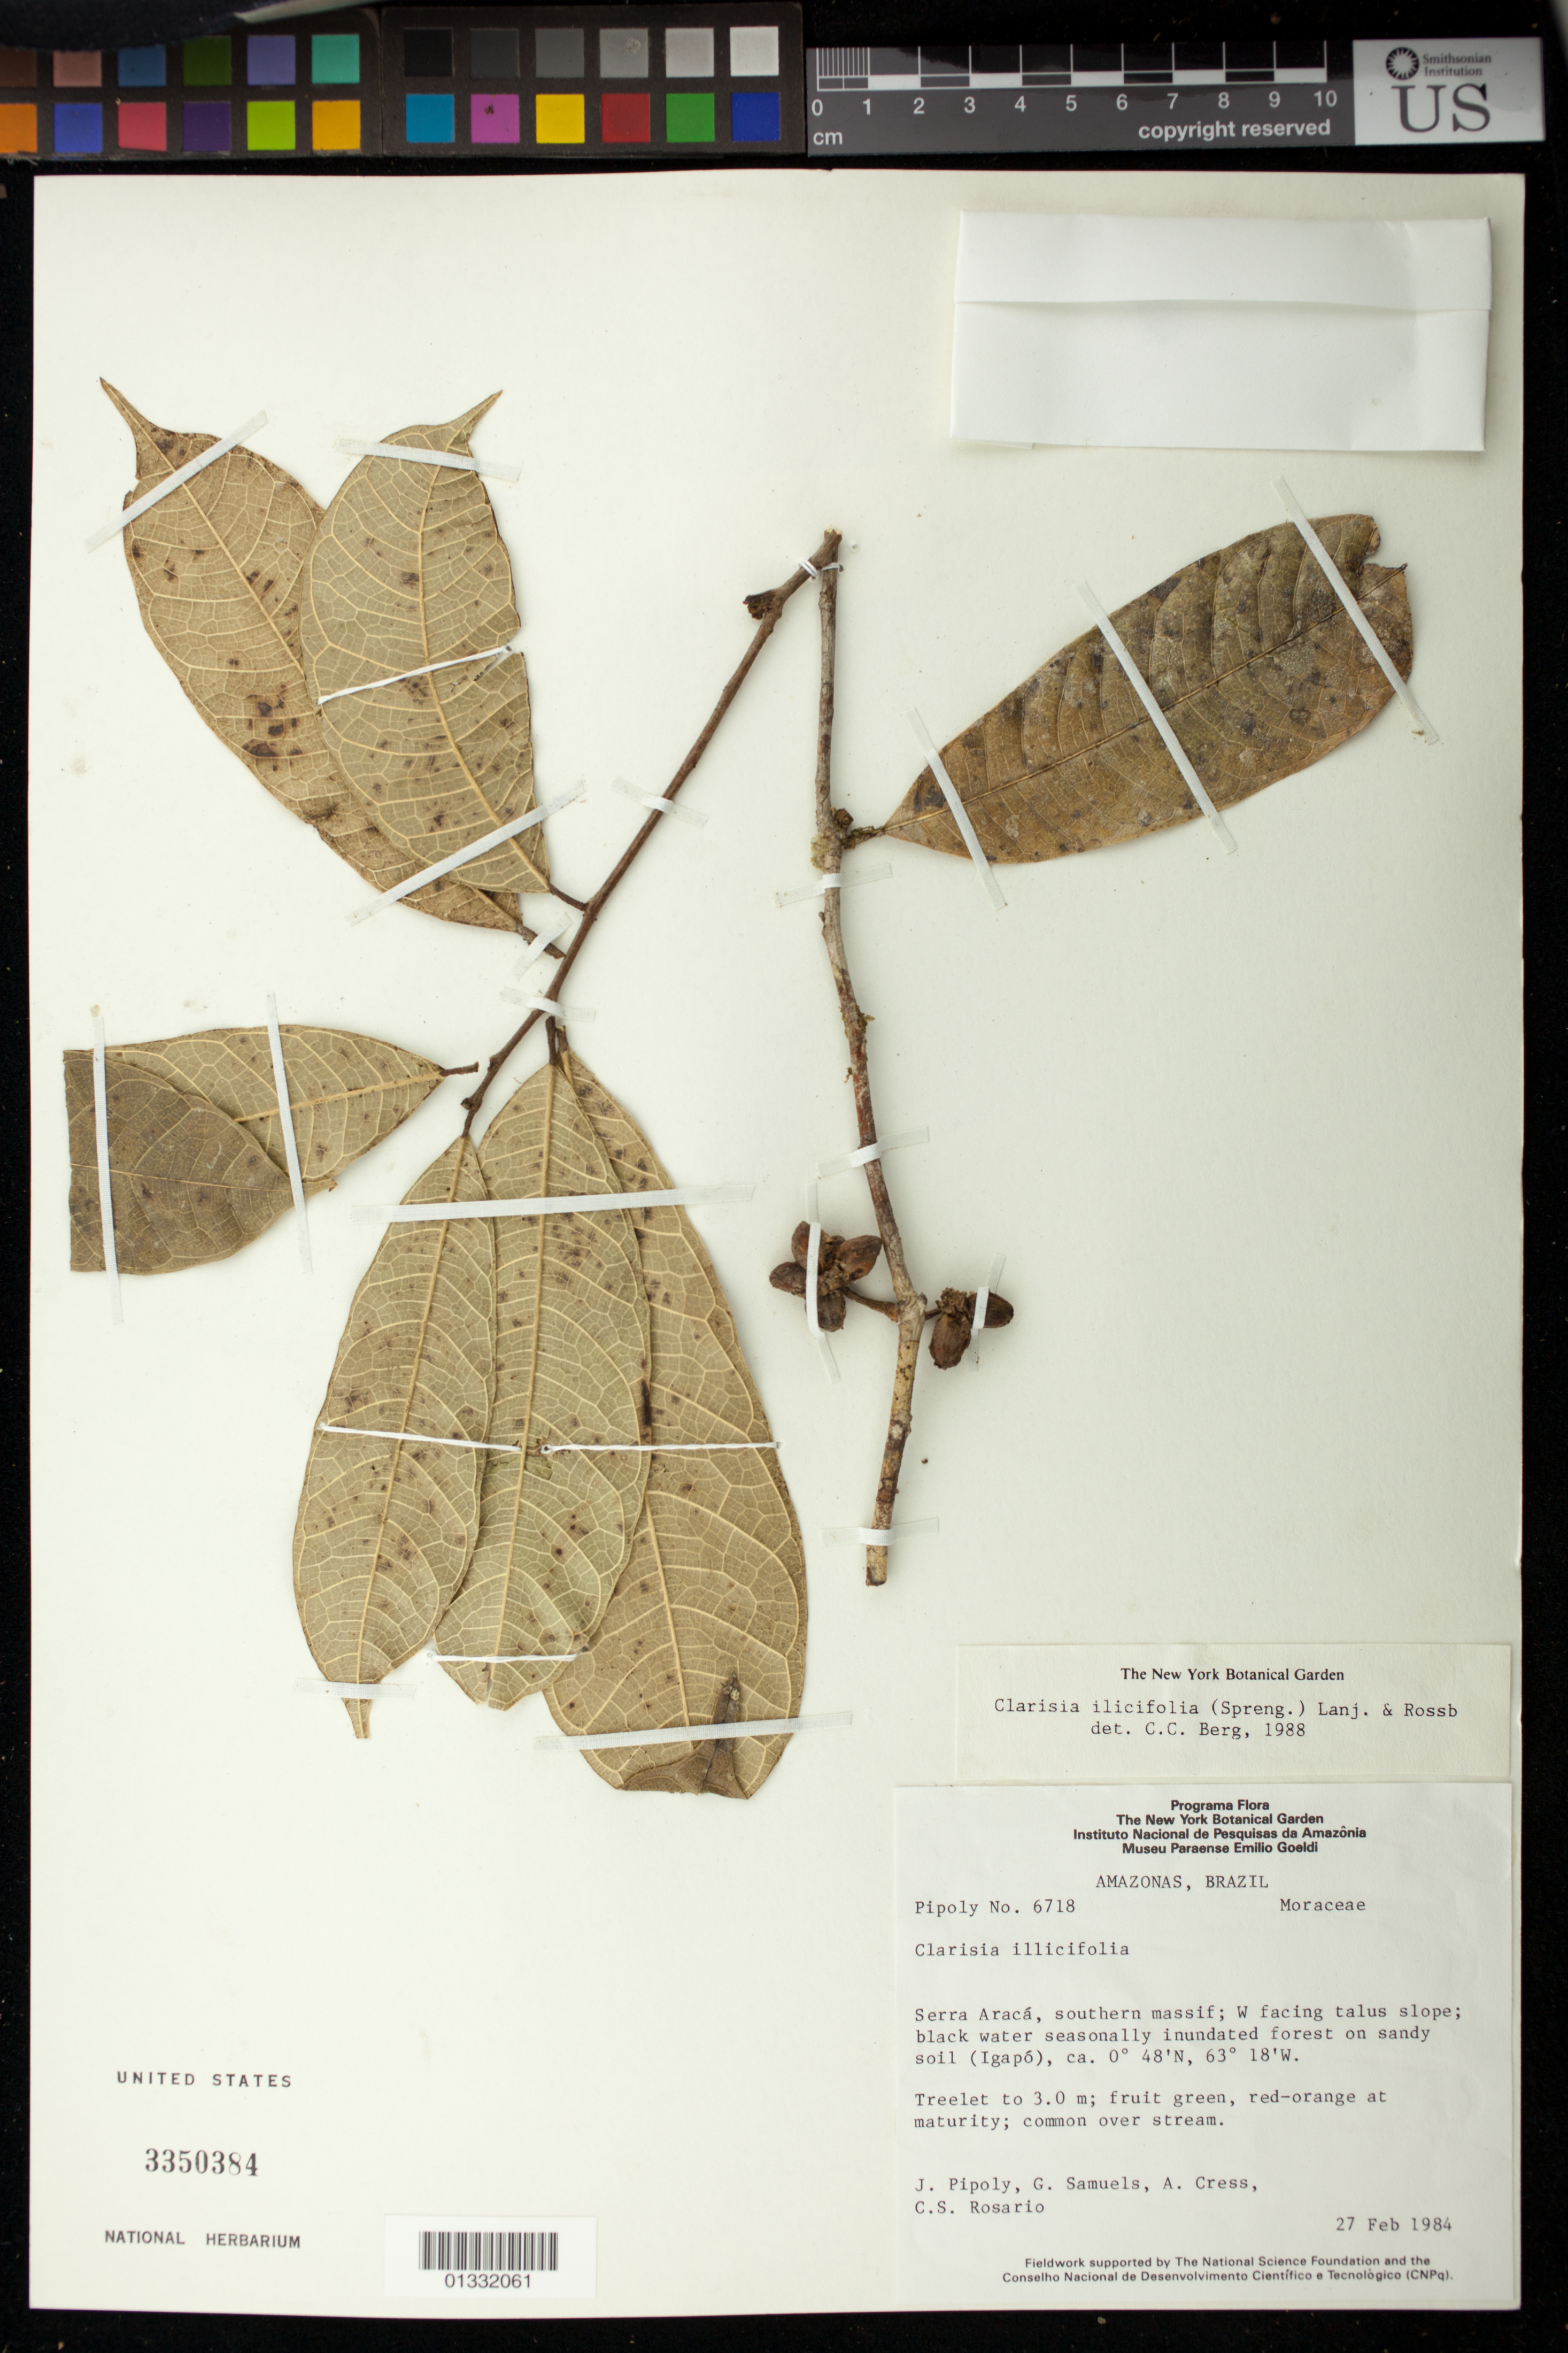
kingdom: Plantae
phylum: Tracheophyta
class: Magnoliopsida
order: Rosales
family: Moraceae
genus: Clarisia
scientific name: Clarisia ilicifolia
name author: (Spreng.) Lanj. & Rossberg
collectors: J. J. Pipoly, G. Samuels, I. Dunn & C. S. Rosário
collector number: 6718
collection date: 1984-02-27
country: Brazil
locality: Serra Aracá, southern massif; W facing talus slope; black water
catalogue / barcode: US 3350384